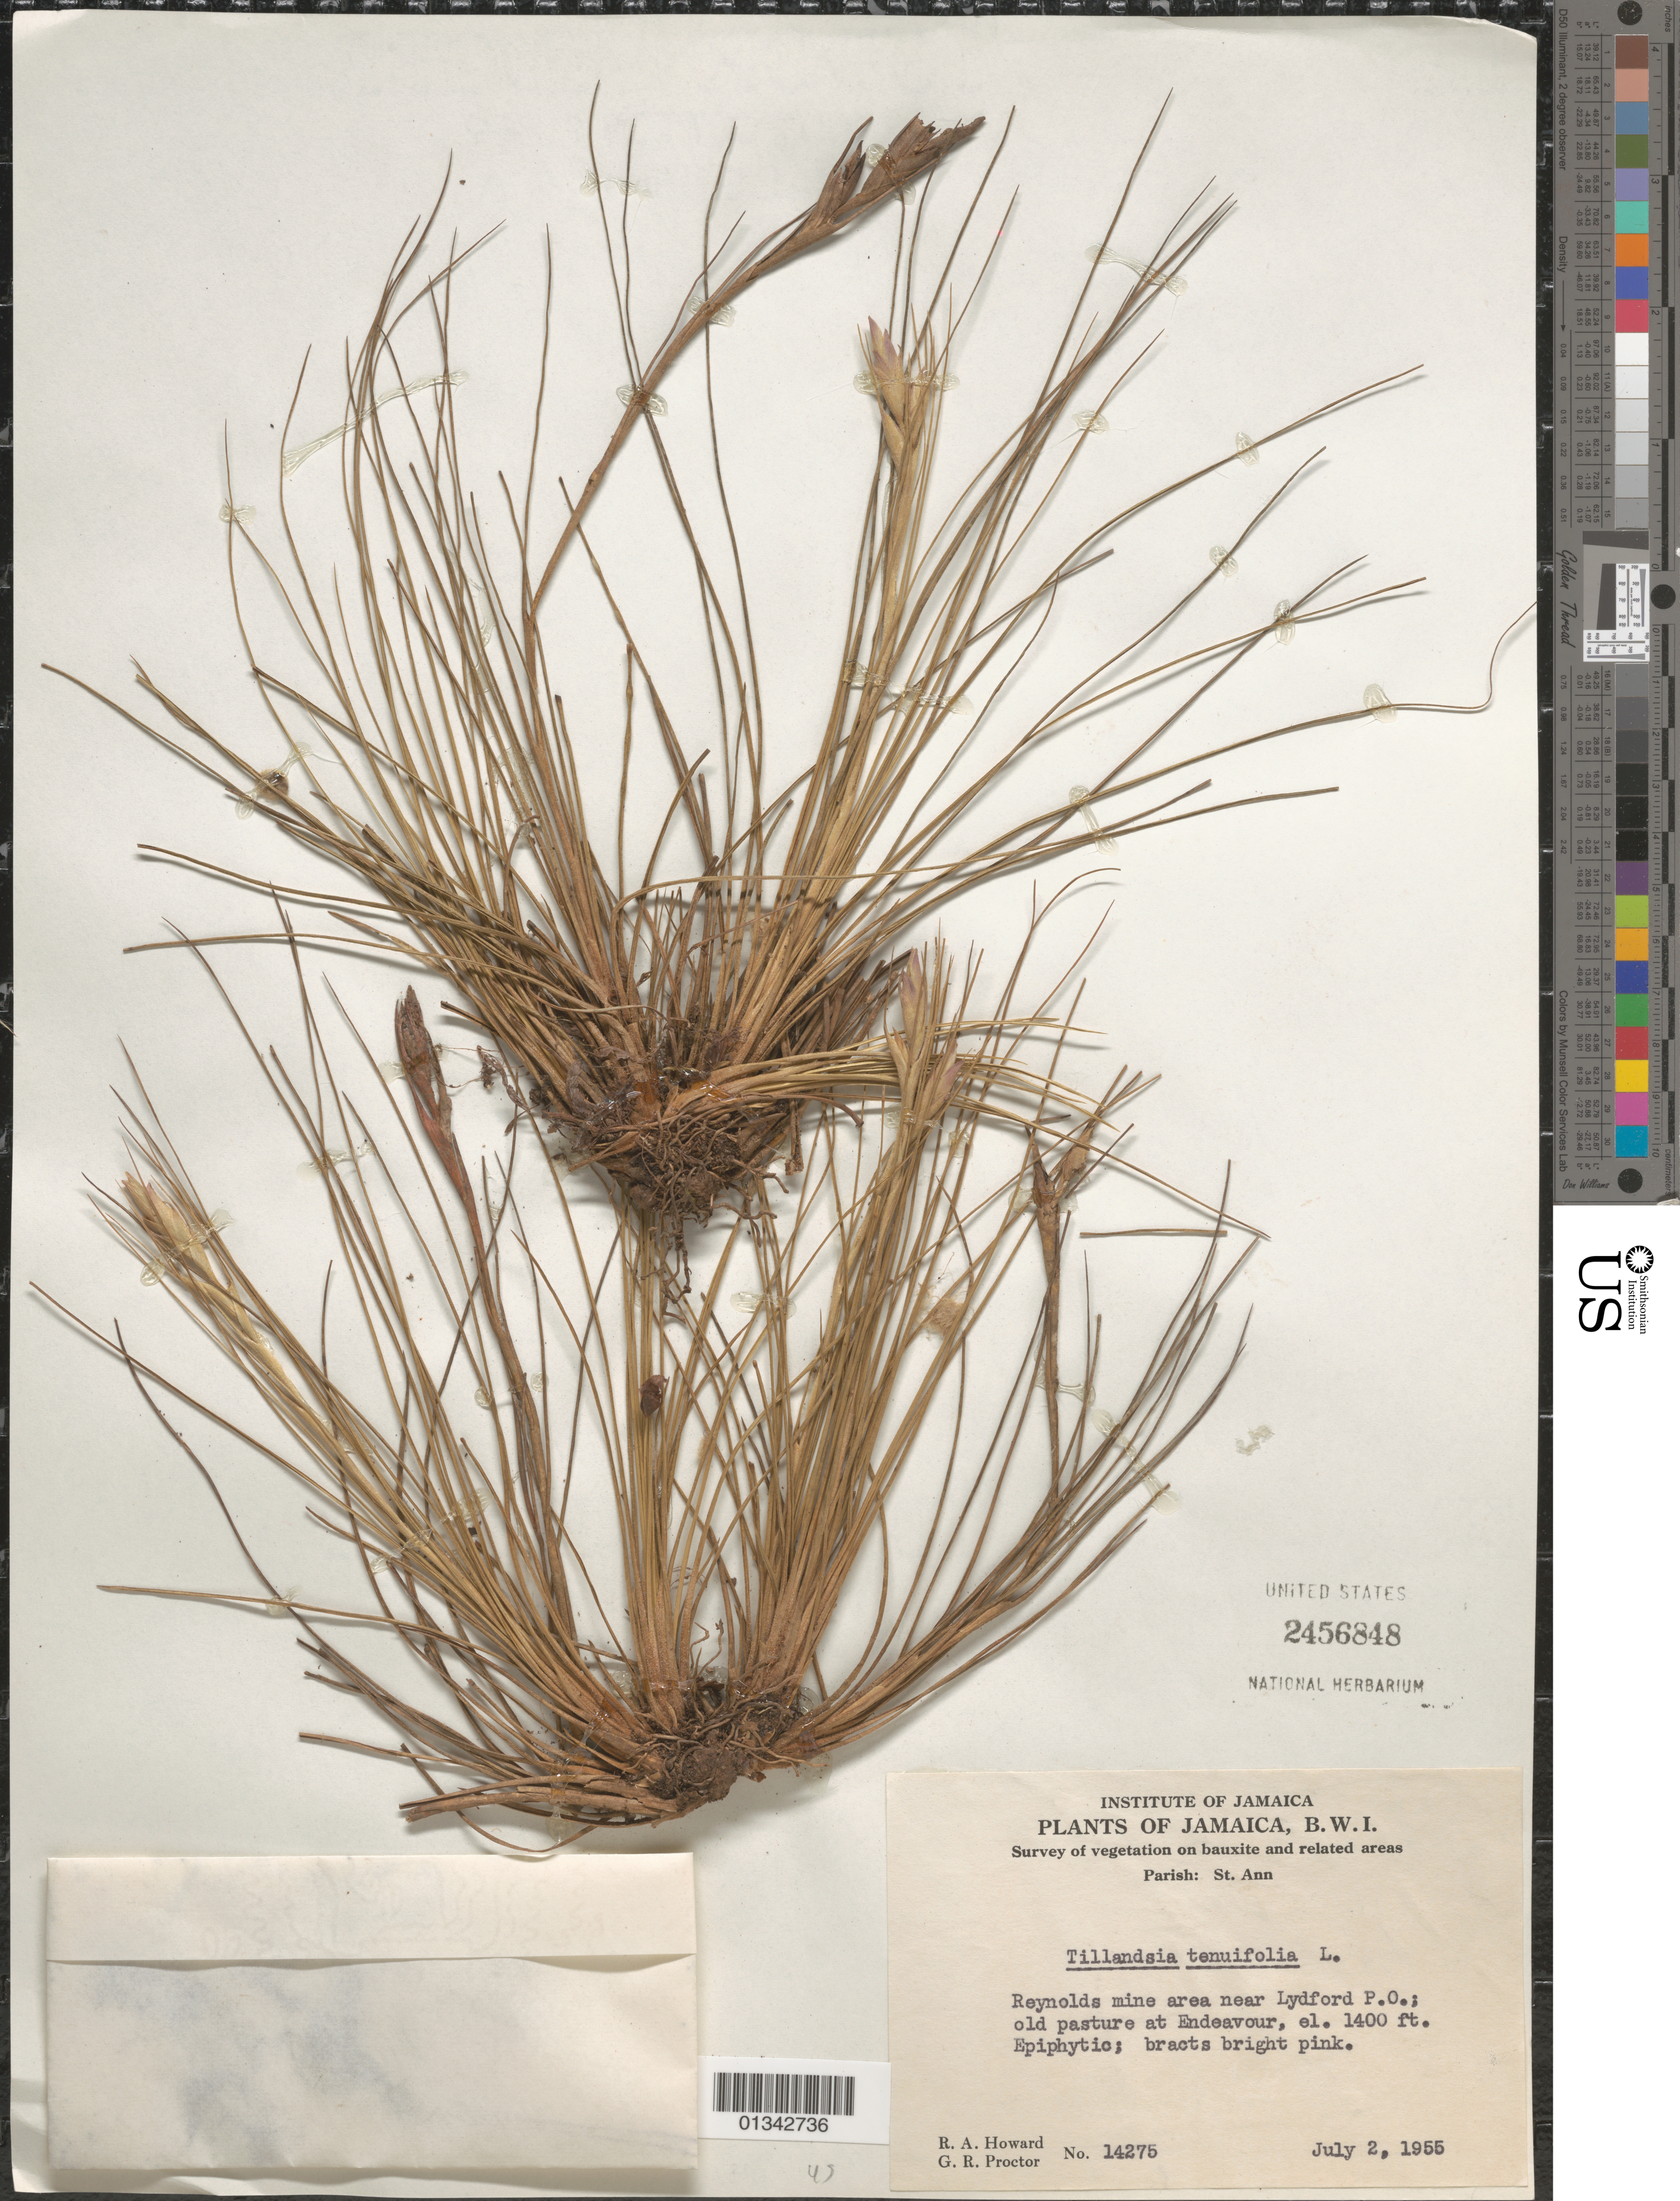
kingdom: Plantae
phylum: Tracheophyta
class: Liliopsida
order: Poales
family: Bromeliaceae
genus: Tillandsia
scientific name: Tillandsia tenuifolia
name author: L.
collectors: R. A. Howard & G. R. Proctor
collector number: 14275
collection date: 1955-07-02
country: Jamaica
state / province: Saint Ann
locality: Reynolds mine area near Lydford P.O., old pasture at Endeavour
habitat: Old pasture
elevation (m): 427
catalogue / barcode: US 2456848